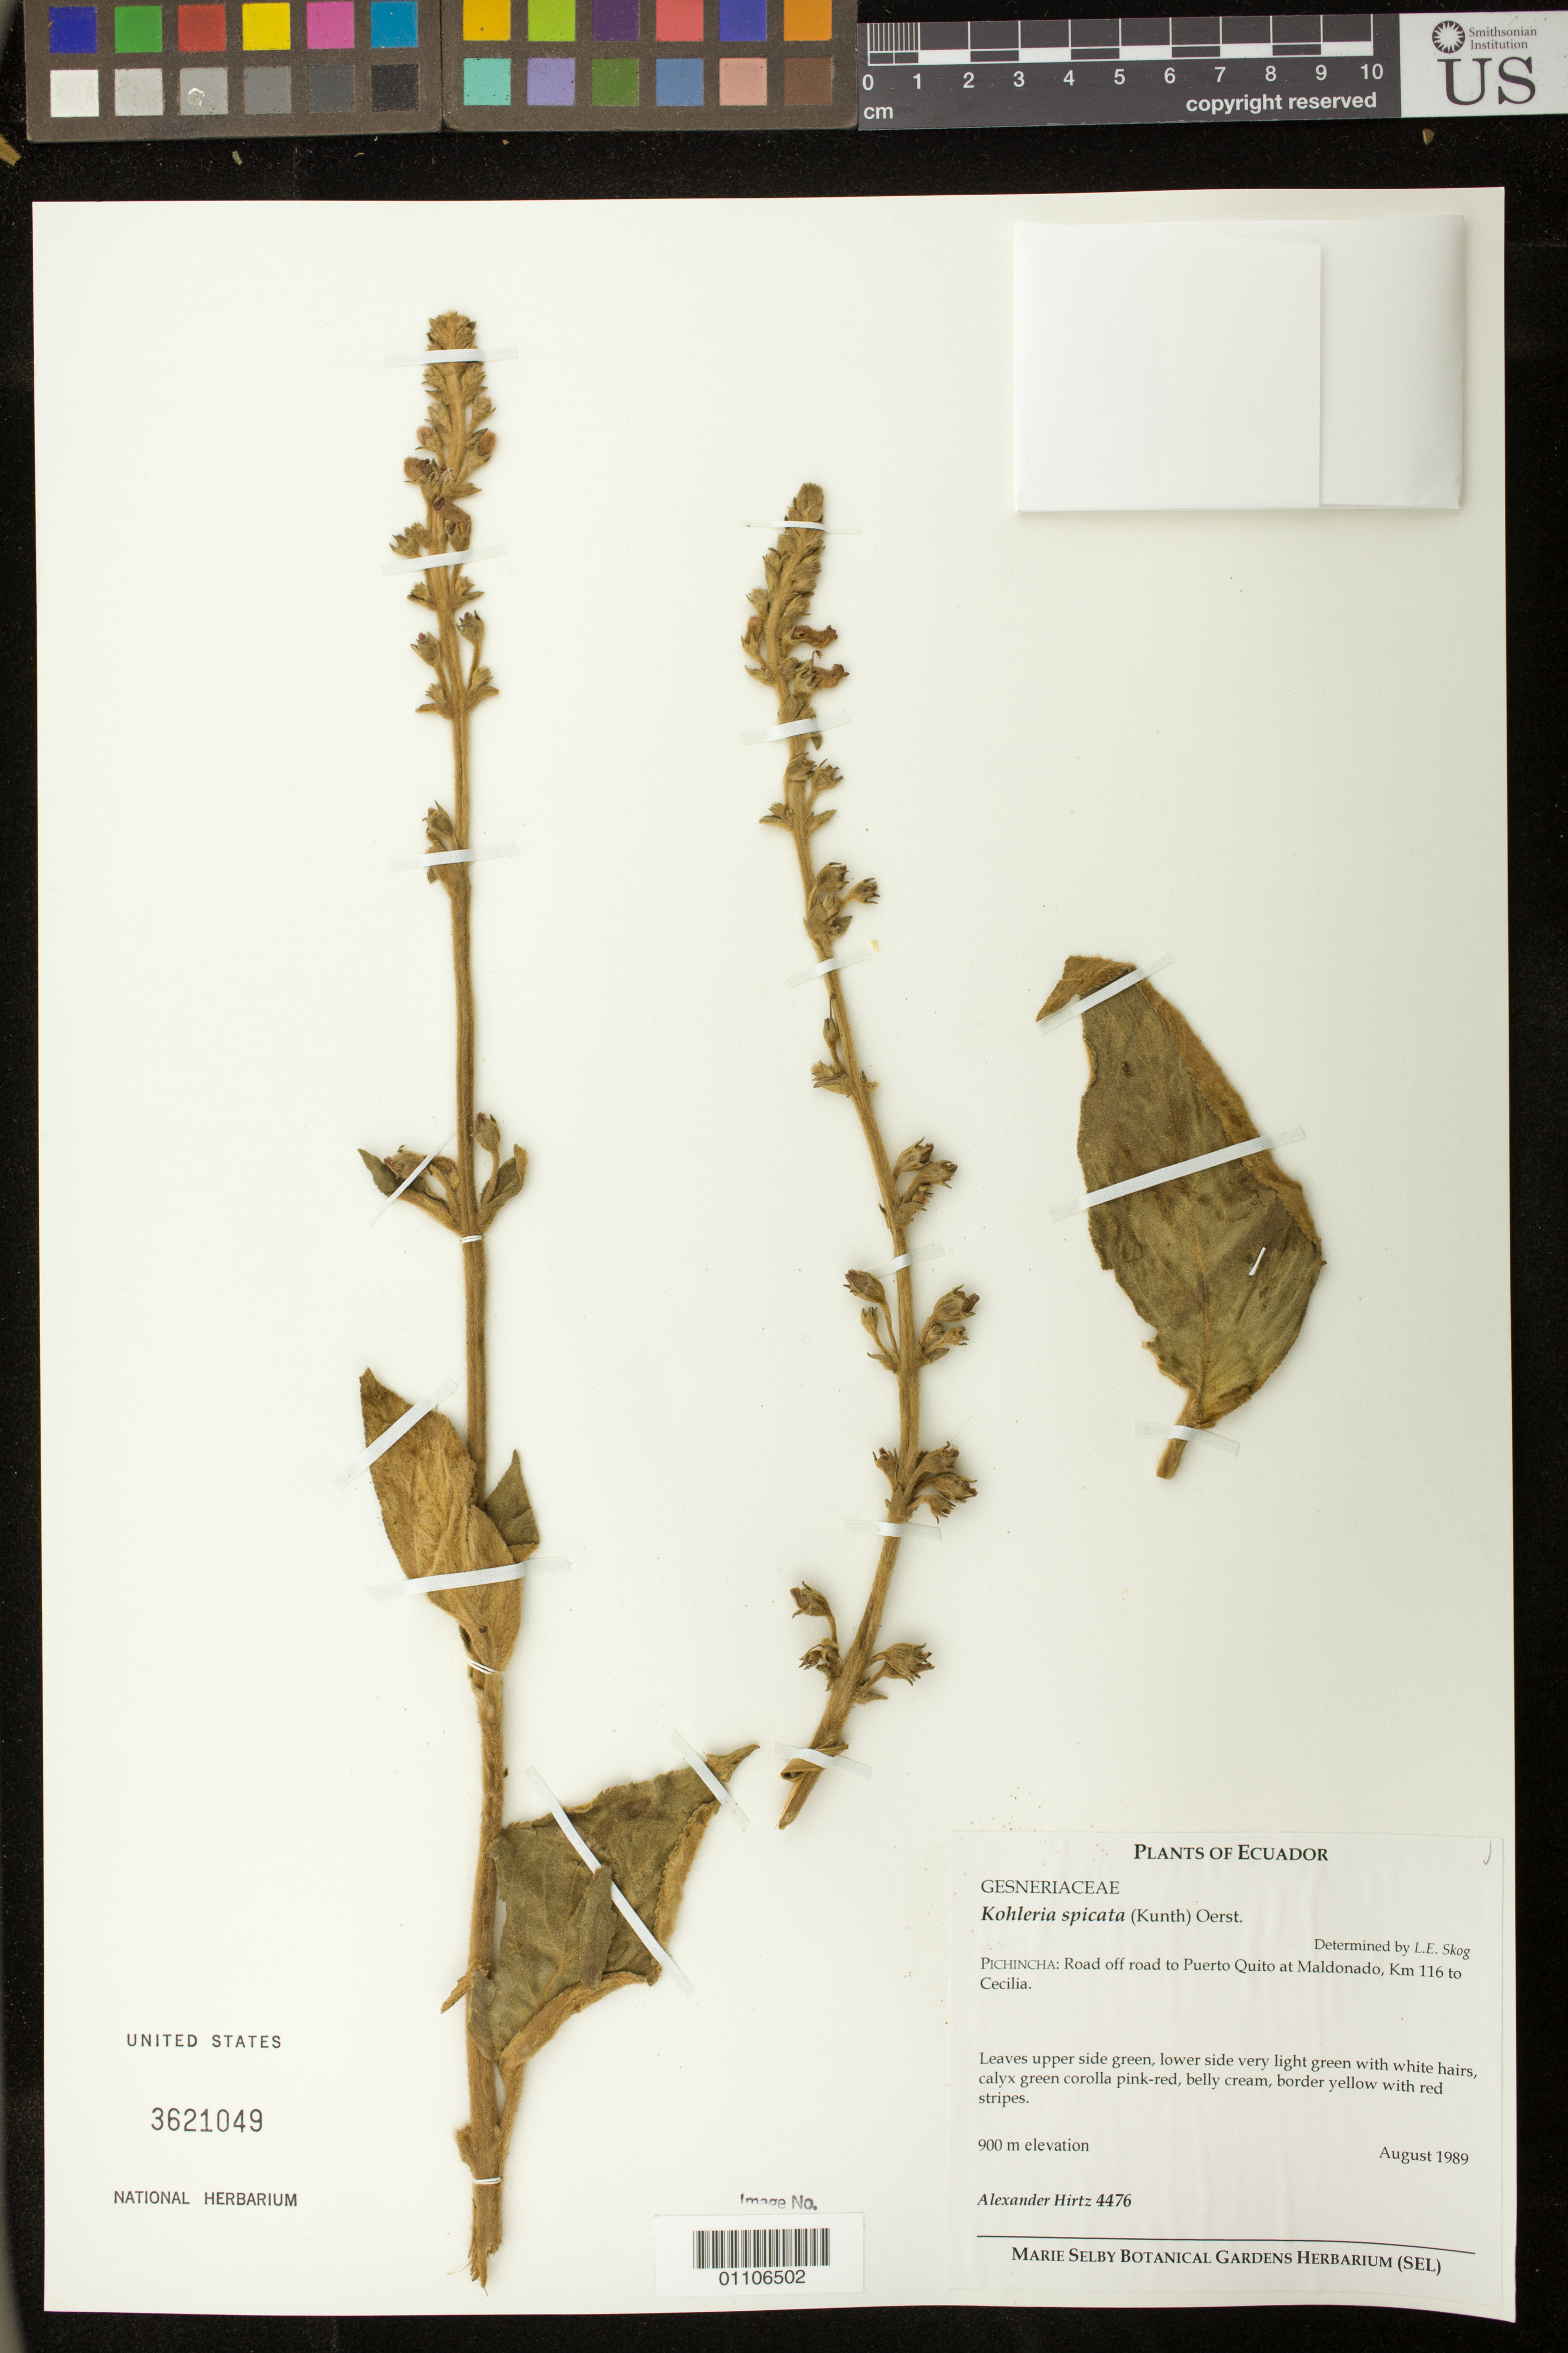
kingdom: Plantae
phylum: Tracheophyta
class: Magnoliopsida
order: Lamiales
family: Gesneriaceae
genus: Kohleria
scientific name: Kohleria spicata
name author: (Kunth) Oerst.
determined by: Skog, Laurence E.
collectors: A. Hirtz & X. Hirtz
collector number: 4476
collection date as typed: Aug 1989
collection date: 1989-08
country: Ecuador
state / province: Pichincha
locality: Pichincha: road off road to Puerto Quito at Maldonado, km 116 to Cecilia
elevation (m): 900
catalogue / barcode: US 3621049